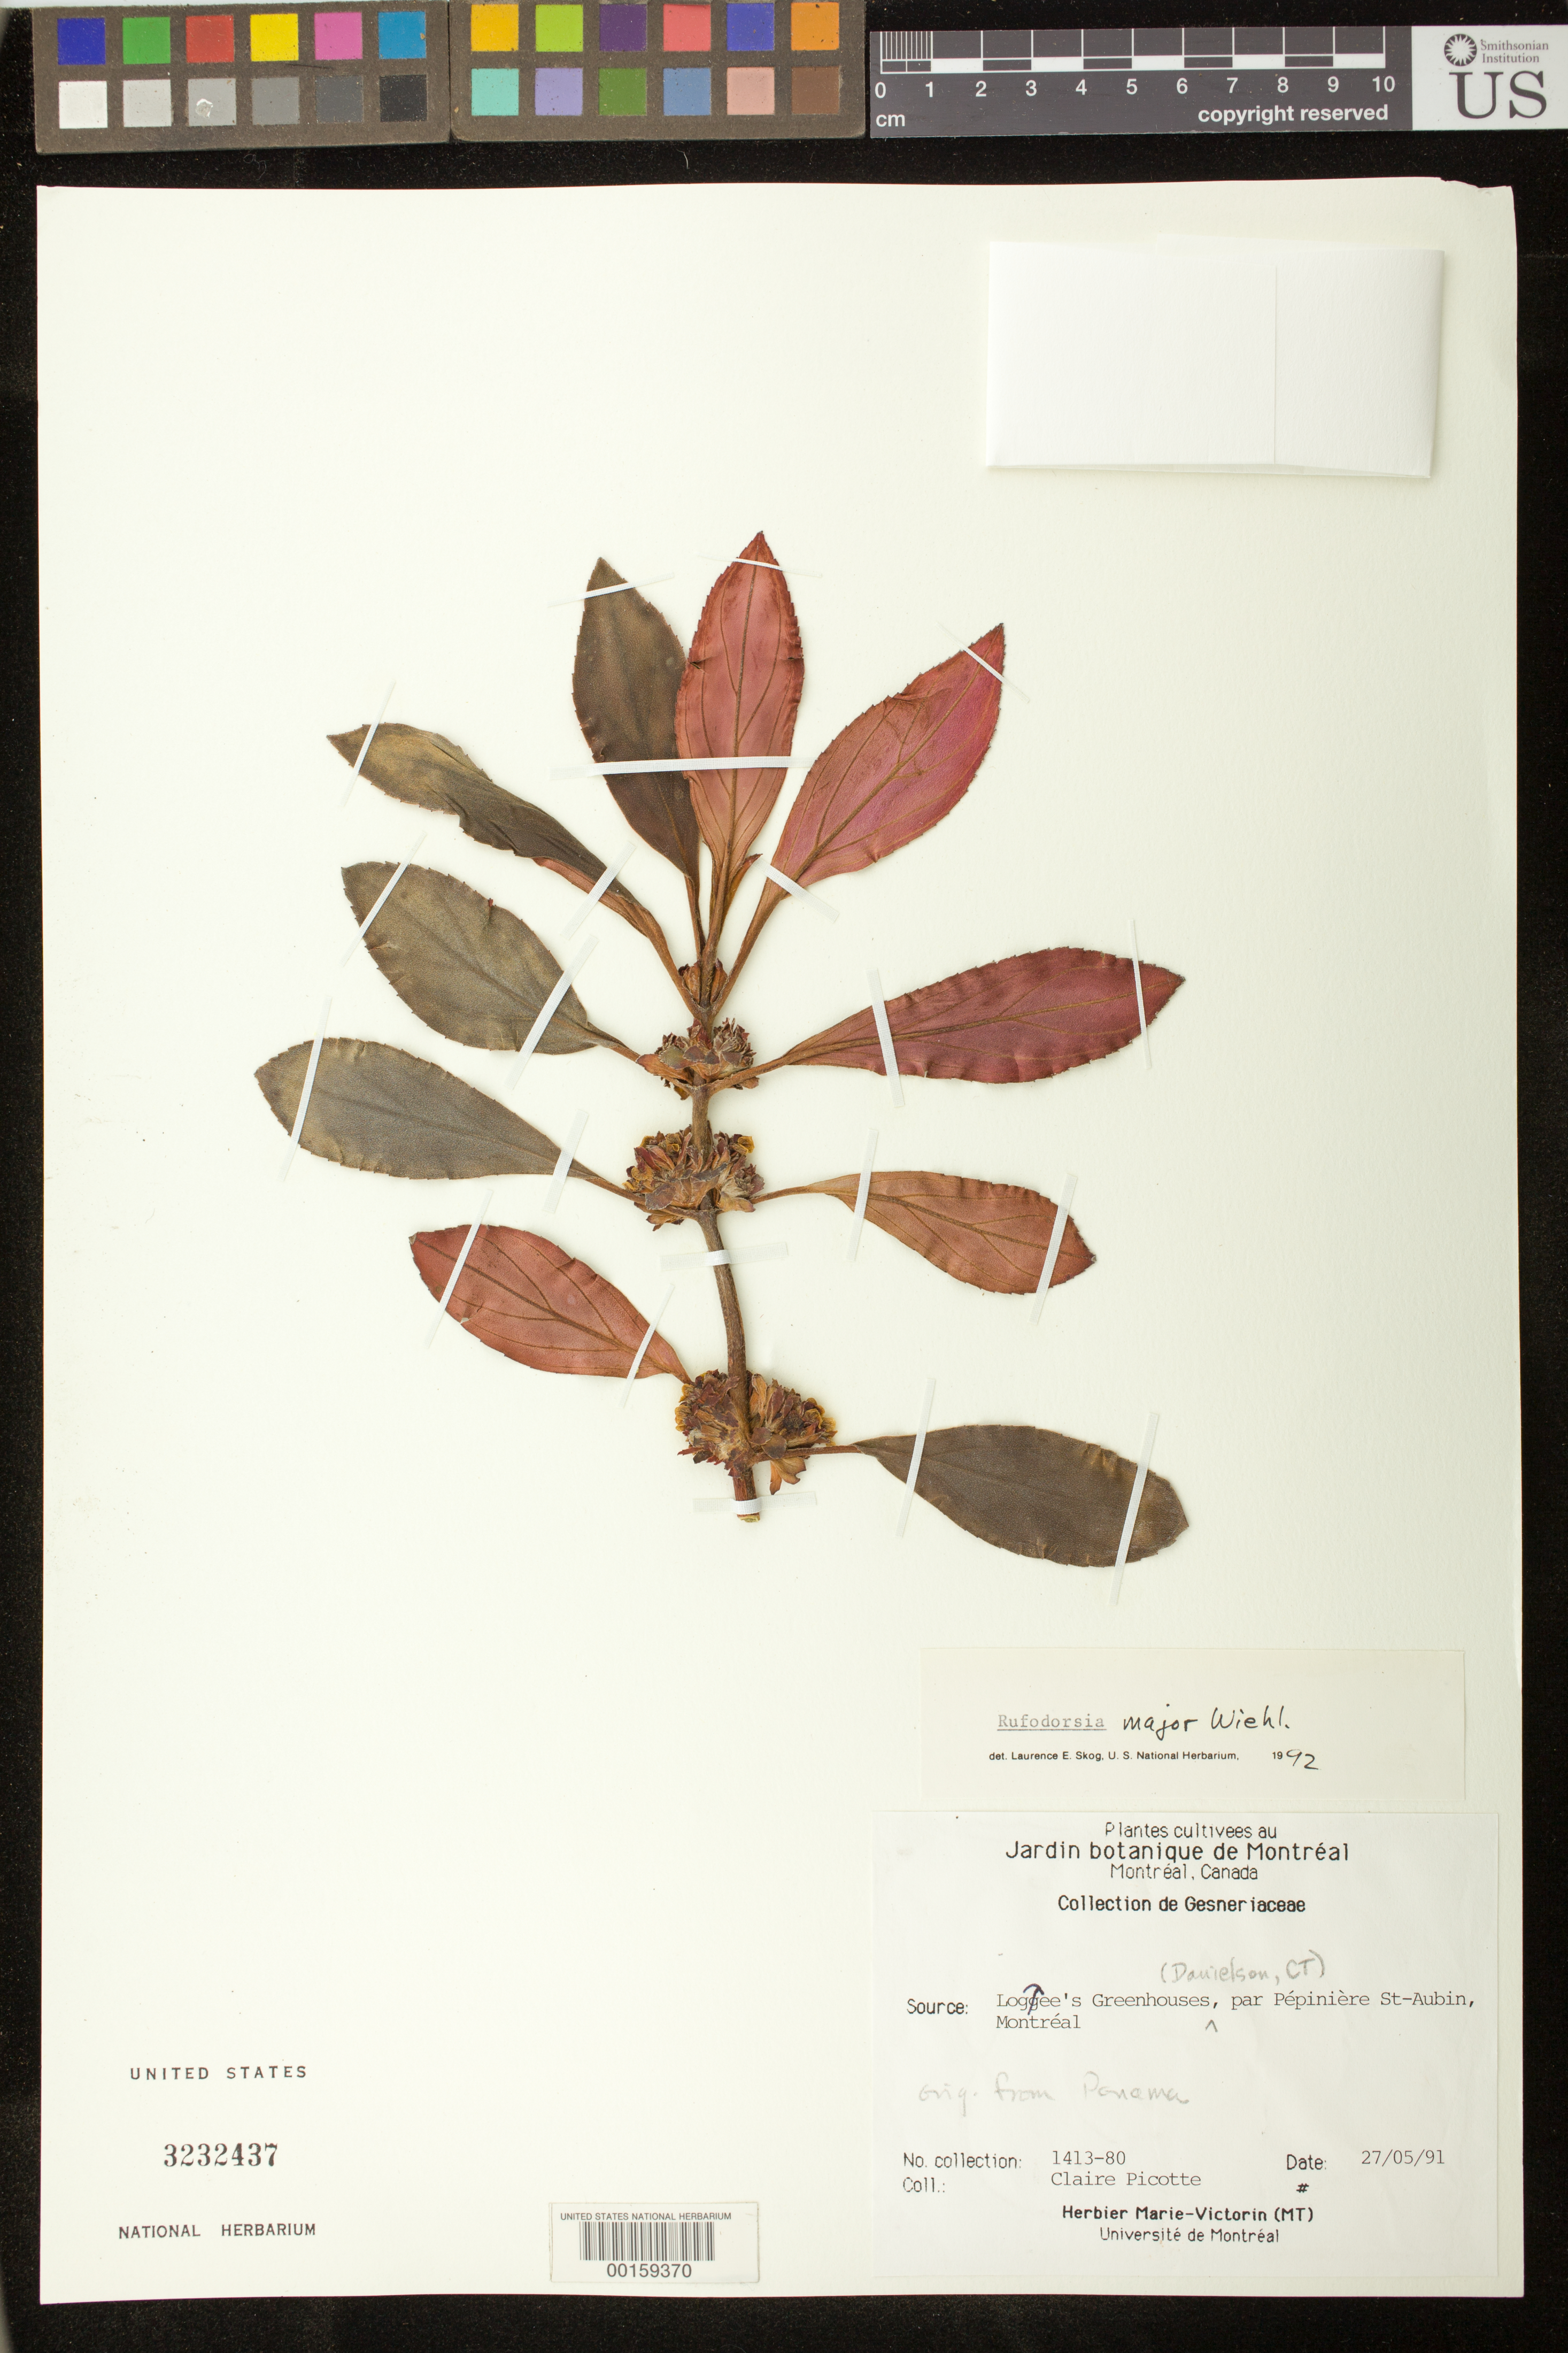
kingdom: Plantae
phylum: Tracheophyta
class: Magnoliopsida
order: Lamiales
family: Gesneriaceae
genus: Rufodorsia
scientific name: Rufodorsia major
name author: Wiehler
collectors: C. Picotte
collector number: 1413 -80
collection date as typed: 27 May 1991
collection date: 1991-05-27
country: Panama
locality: Cult. Montréal Bot. Gard.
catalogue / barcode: US 3232437